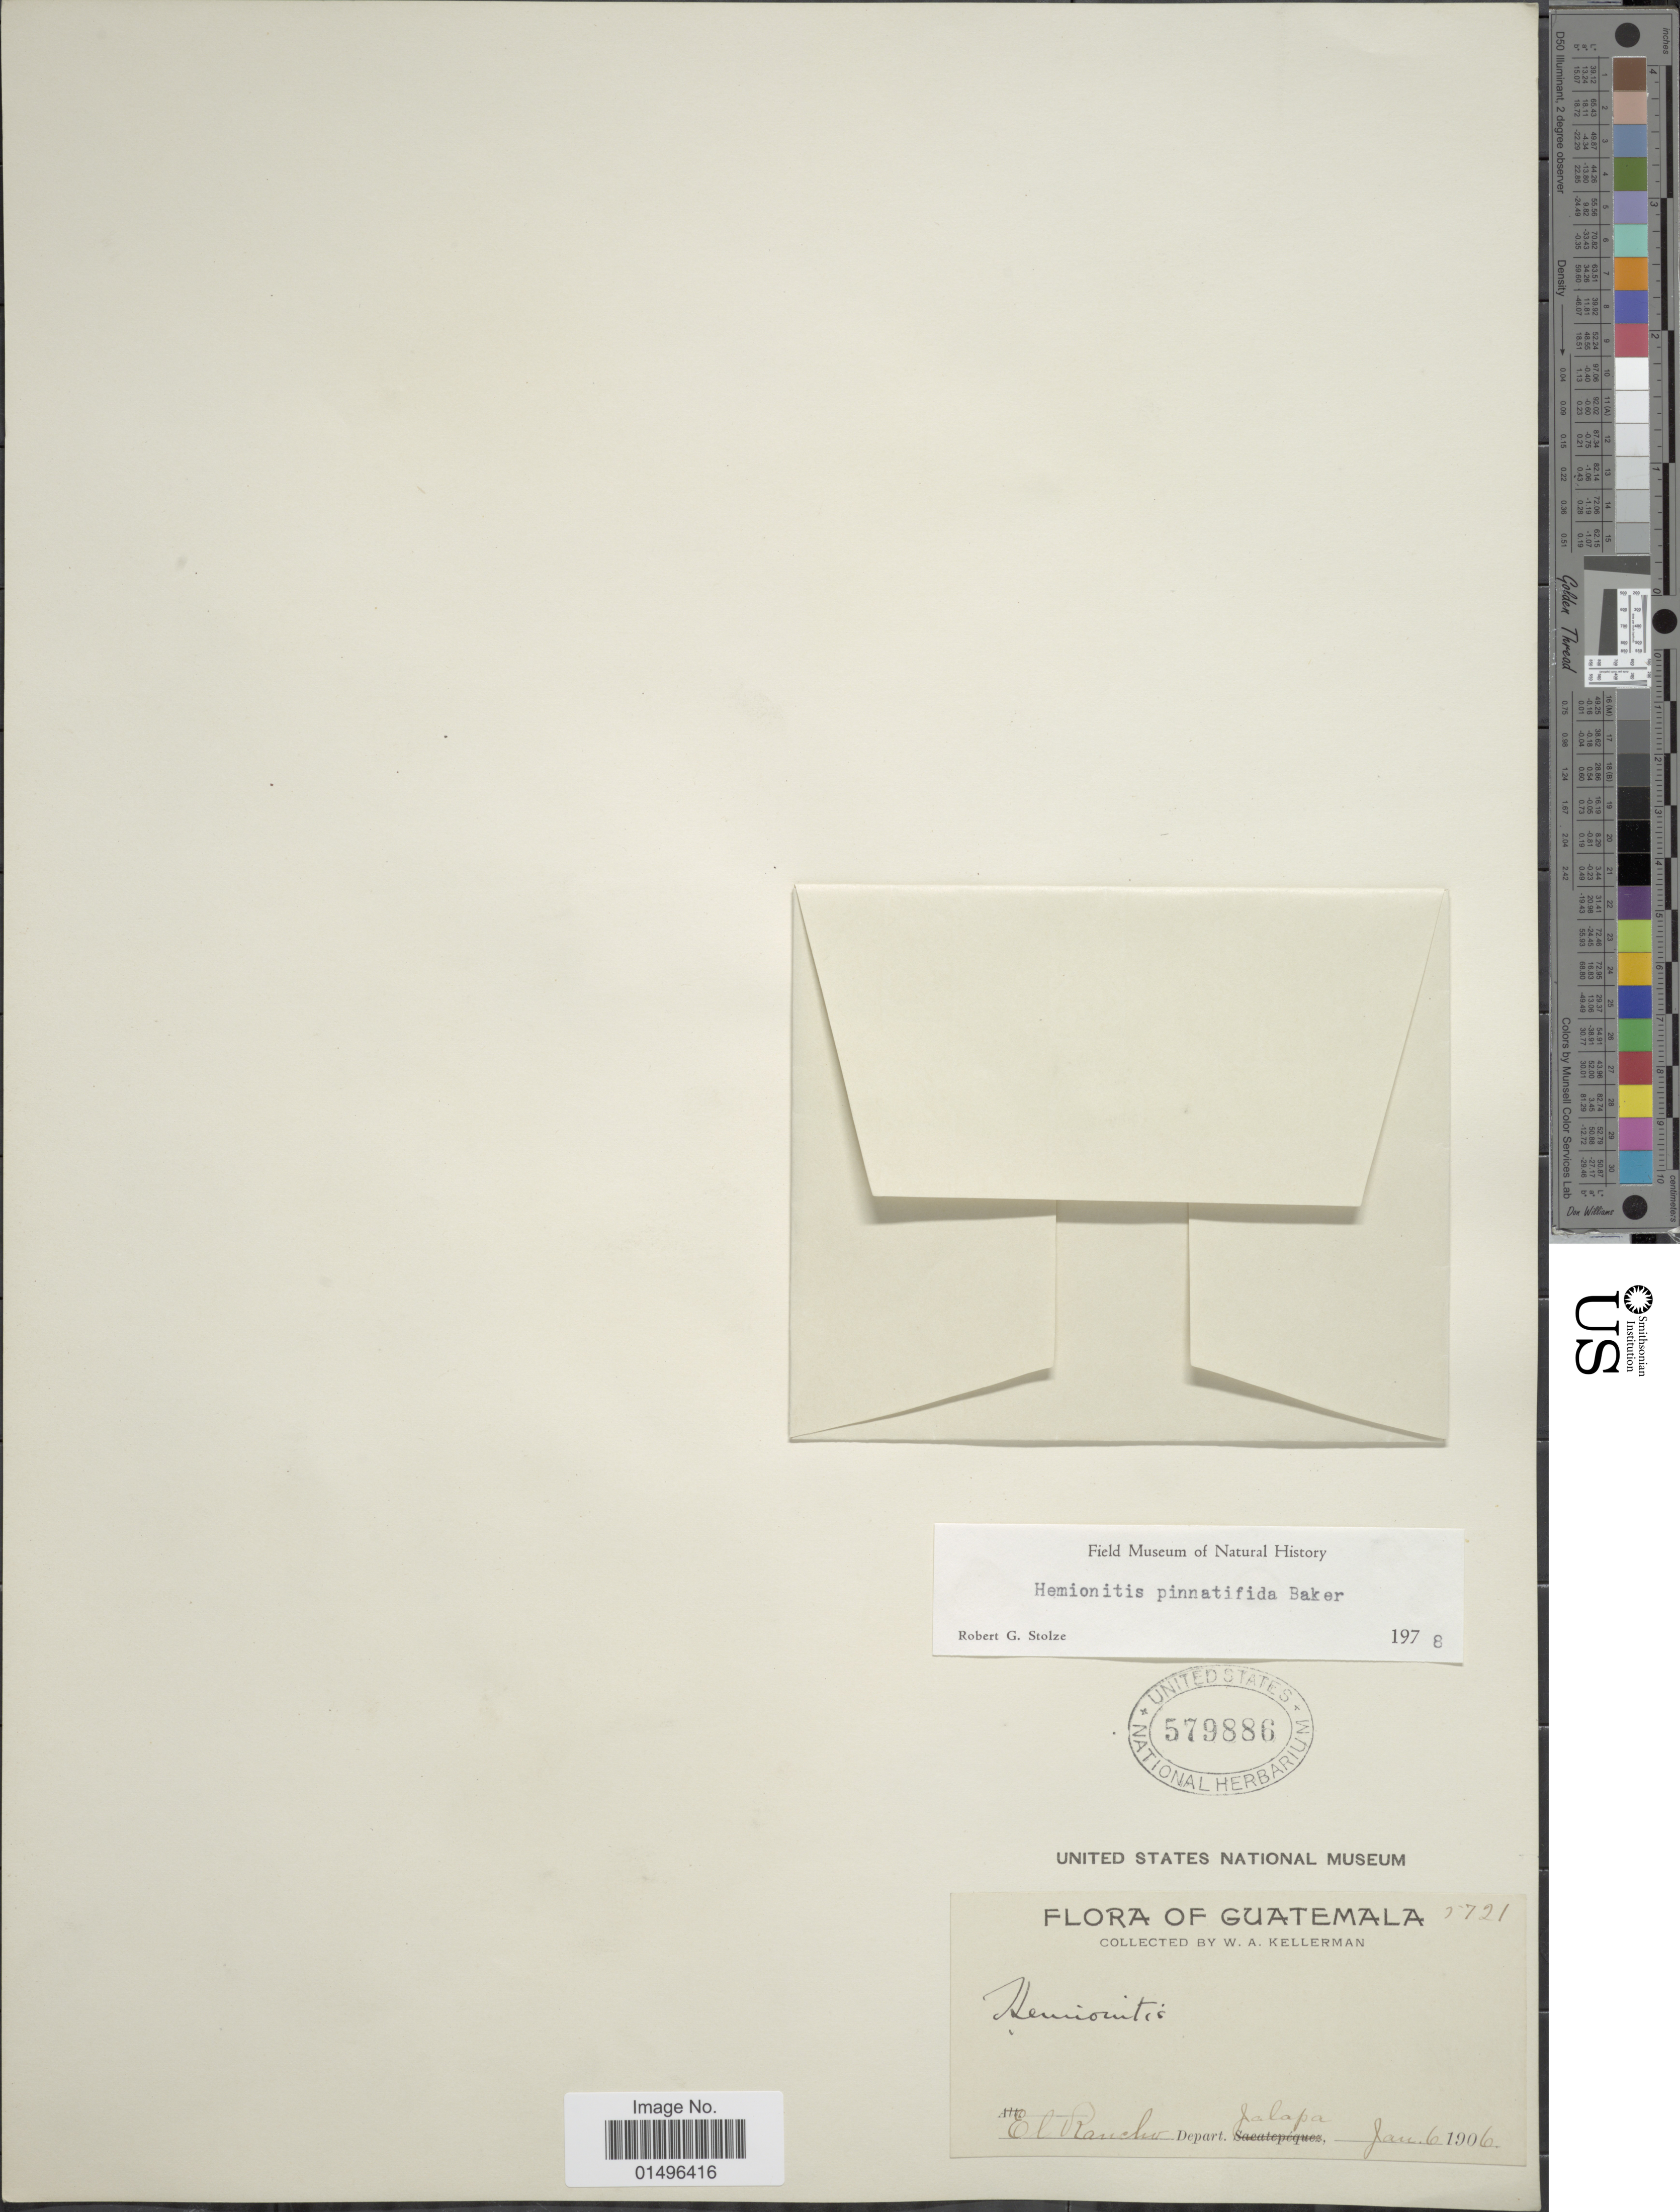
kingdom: Plantae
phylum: Tracheophyta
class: Polypodiopsida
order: Polypodiales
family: Pteridaceae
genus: Hemionitis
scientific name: Hemionitis pinnatifida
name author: Baker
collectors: W. Kellerman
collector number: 5721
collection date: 1906-01-06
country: Guatemala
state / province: Jalapa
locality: El Rancho, Depart. Jalapa.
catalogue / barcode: US 579886